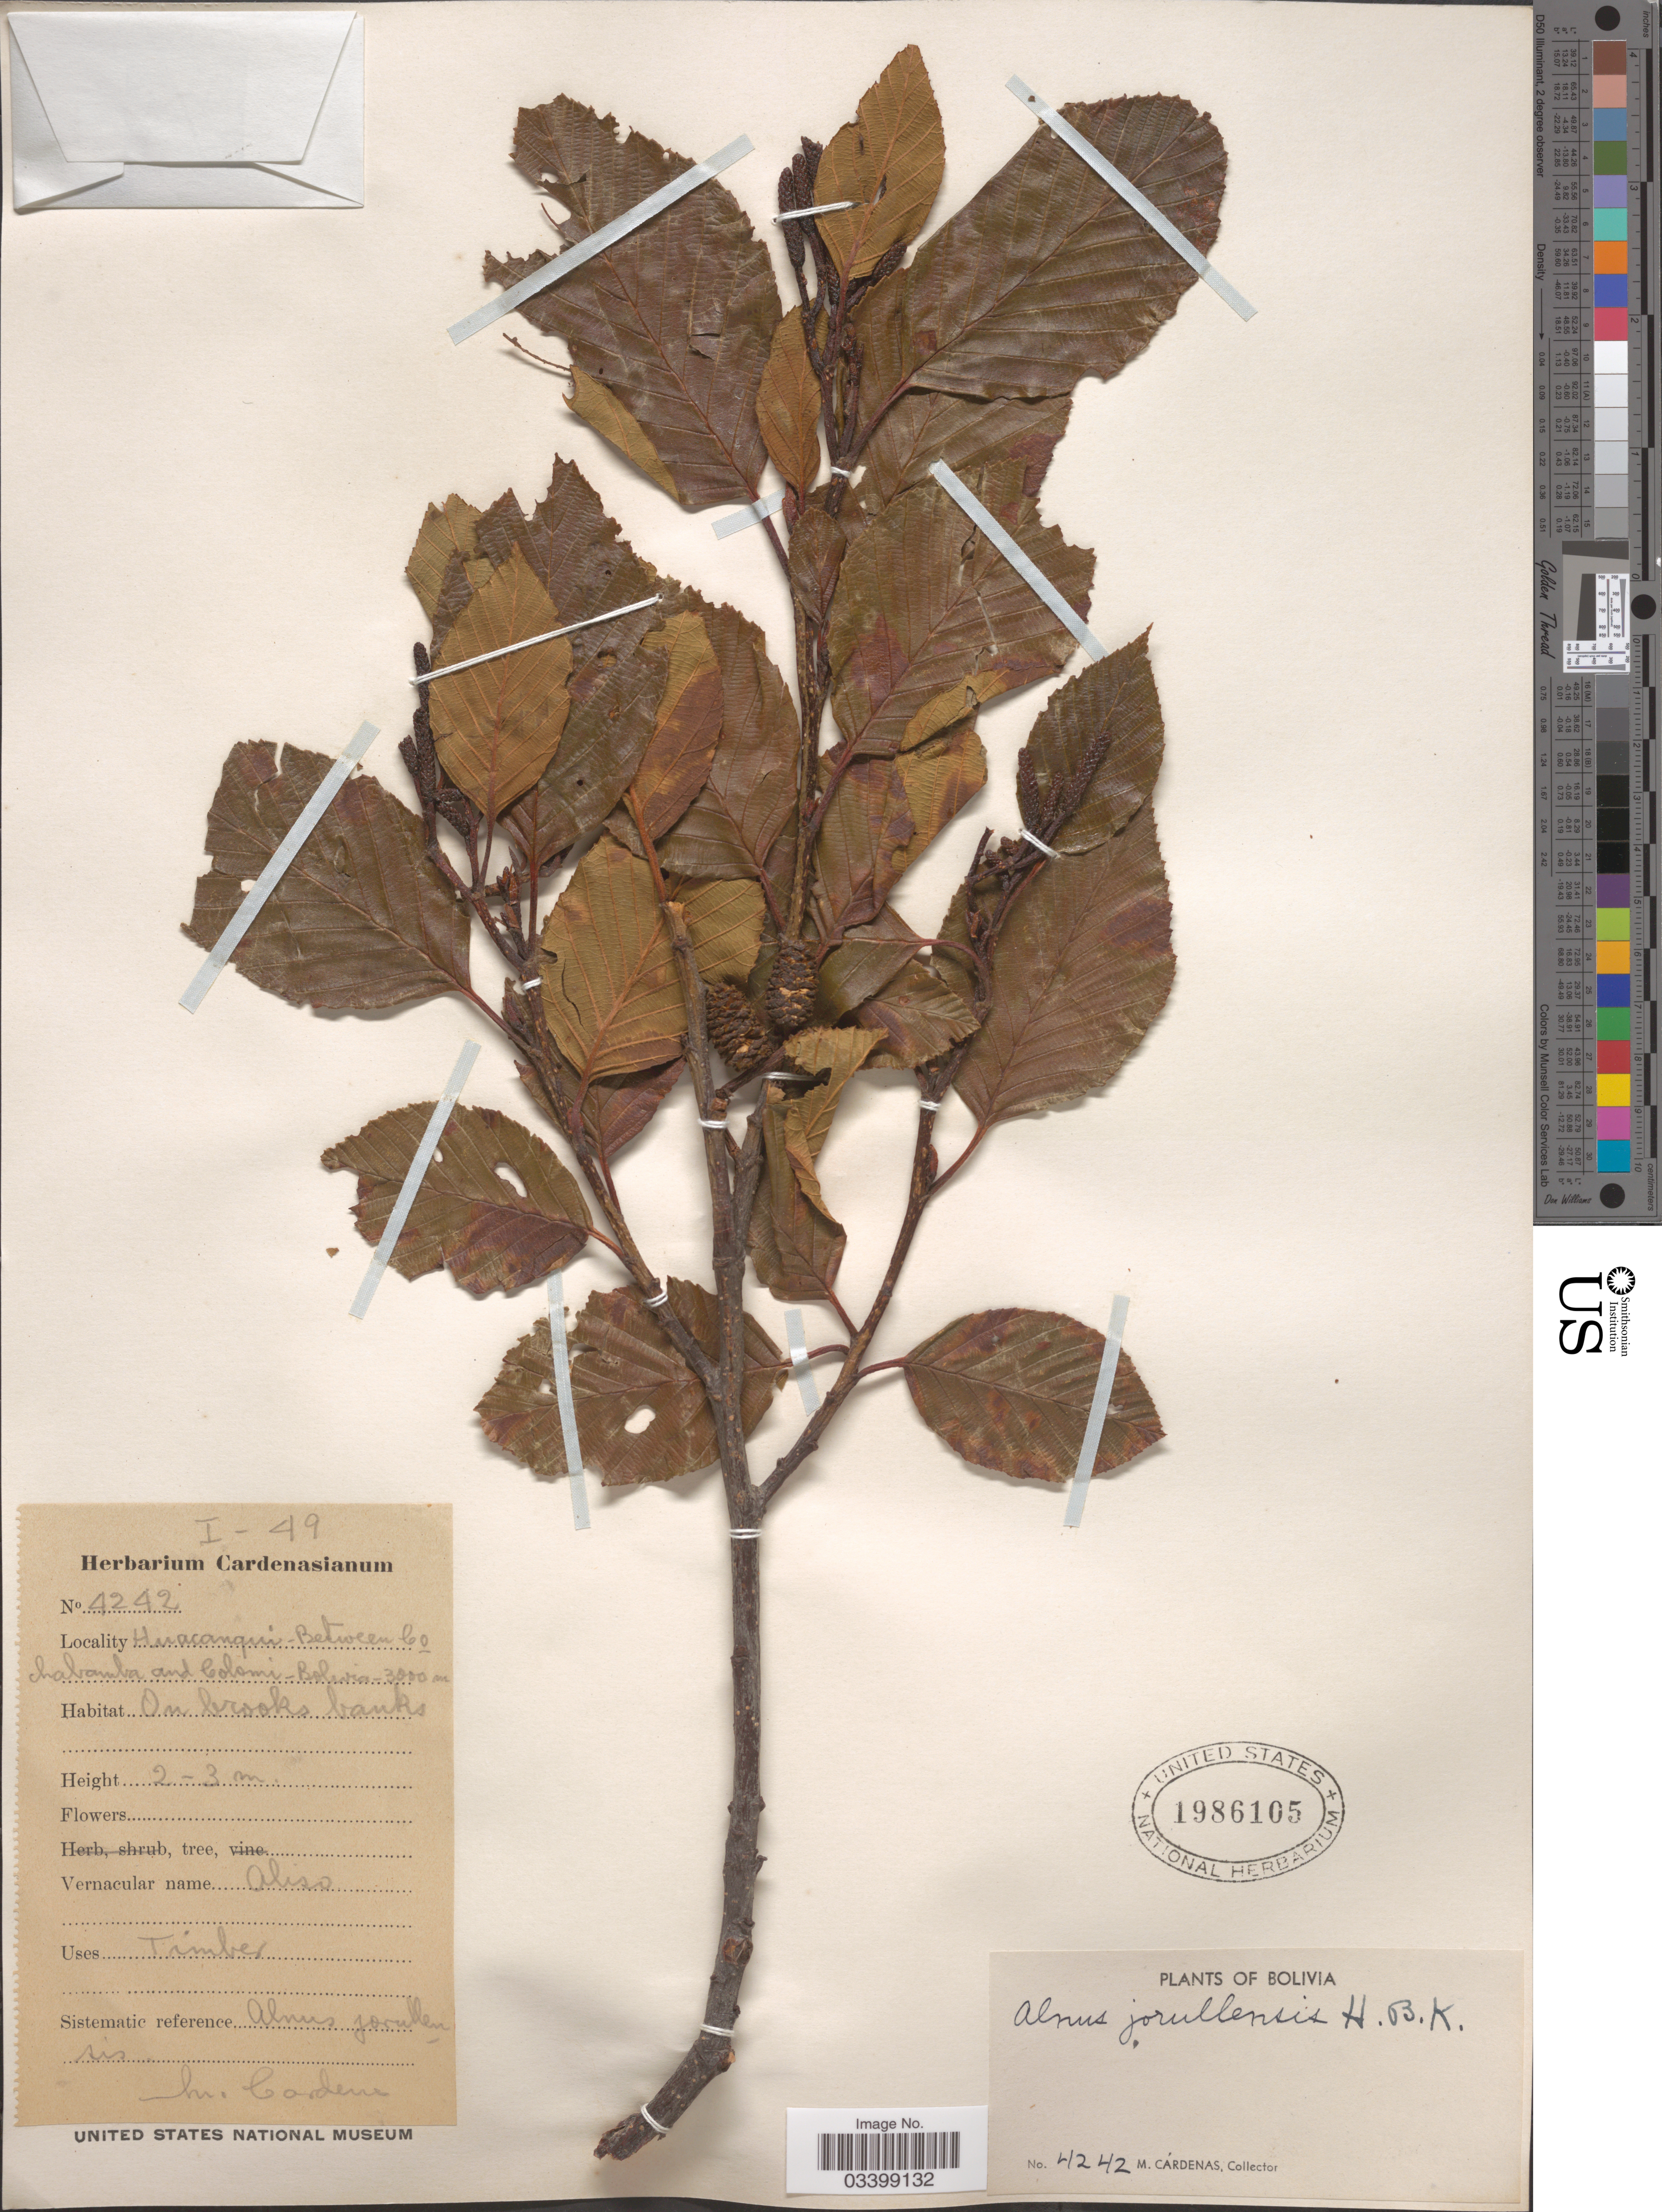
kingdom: Plantae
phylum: Tracheophyta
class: Magnoliopsida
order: Fagales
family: Betulaceae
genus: Alnus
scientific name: Alnus acuminata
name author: Kunth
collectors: M. Cárdenas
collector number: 4242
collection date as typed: Transcribed d/m/y: /1/49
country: Bolivia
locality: Huacanqui. Between Cochabamba and Colomi-Bolivia.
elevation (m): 3000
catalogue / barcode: US 1986105